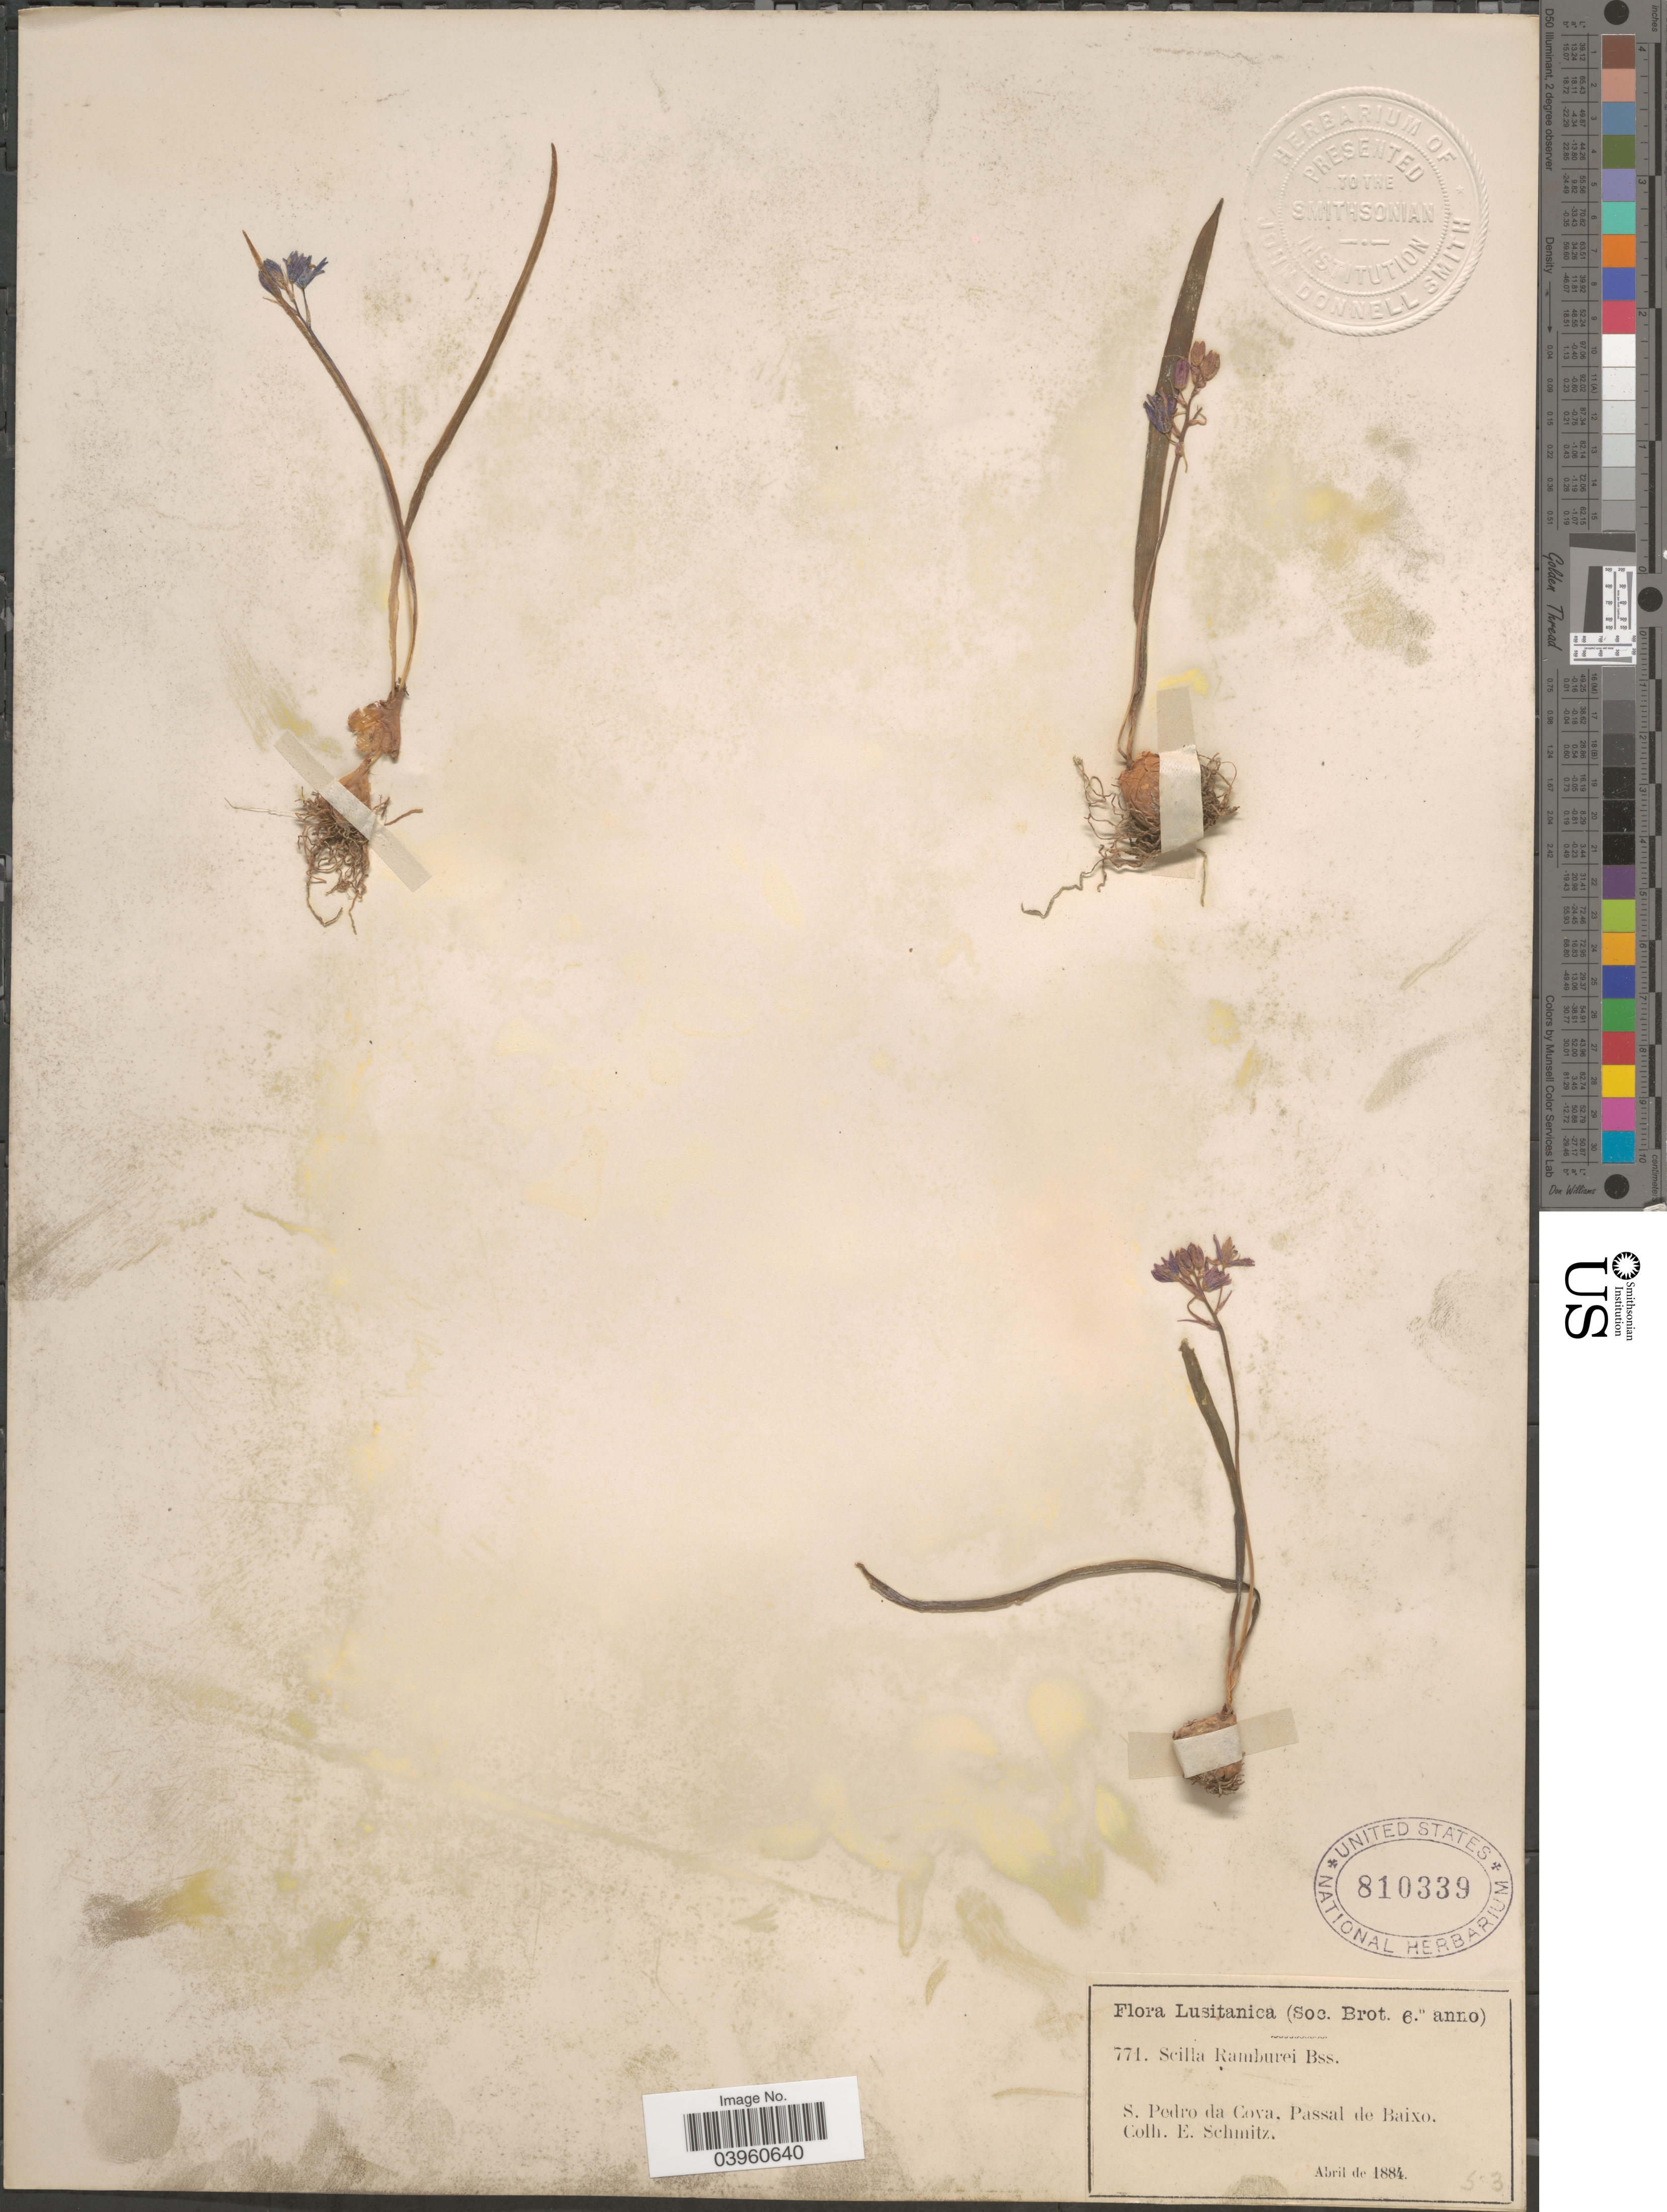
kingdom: Plantae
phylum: Tracheophyta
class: Liliopsida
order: Asparagales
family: Asparagaceae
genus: Scilla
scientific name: Scilla ramburei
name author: Boiss.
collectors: E. Schmitz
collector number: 771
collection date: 1884-04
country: Portugal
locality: Lusitanica. S. Pedro da Cova, Passal de Baixo.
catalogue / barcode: US 810339